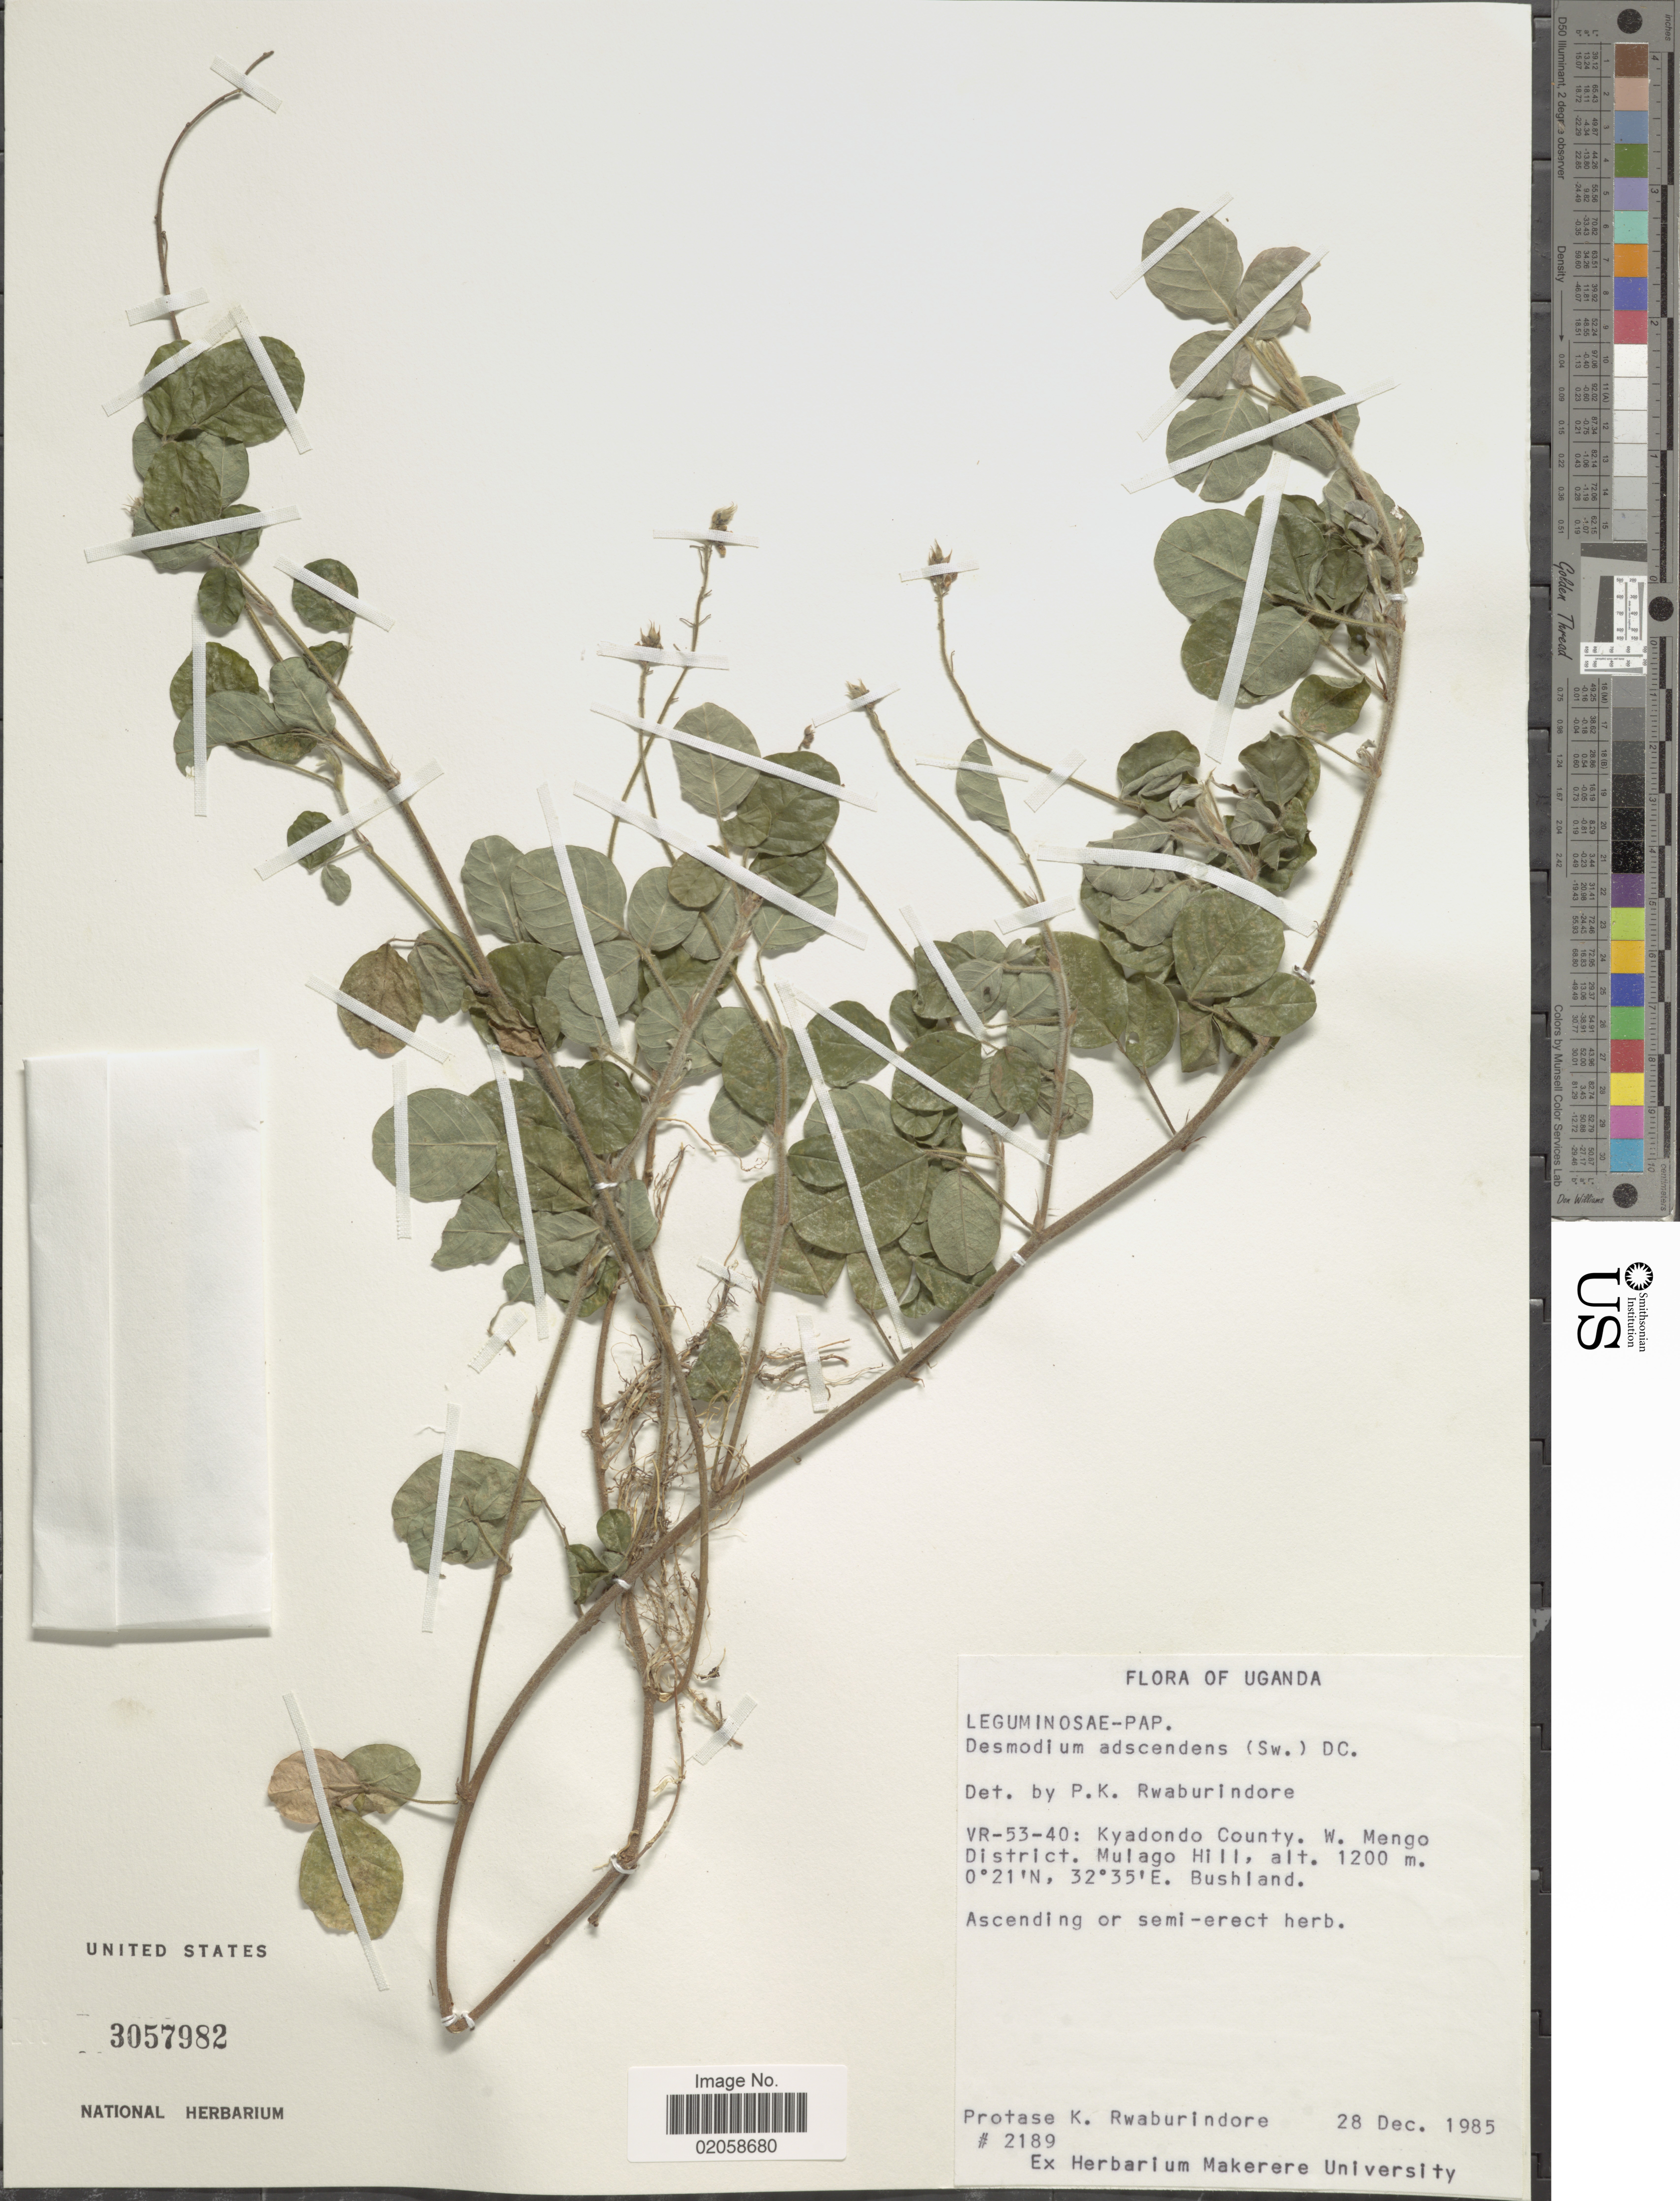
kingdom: Plantae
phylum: Tracheophyta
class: Magnoliopsida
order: Fabales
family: Fabaceae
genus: Grona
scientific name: Grona adscendens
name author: (Sw.) H. Ohashi & K. Ohashi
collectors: P. Rwaburindore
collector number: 2189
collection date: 1985-12-28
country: Uganda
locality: Kyadondo County. W. Mengo District. Mulago Hill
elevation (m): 1200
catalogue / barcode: US 3057982